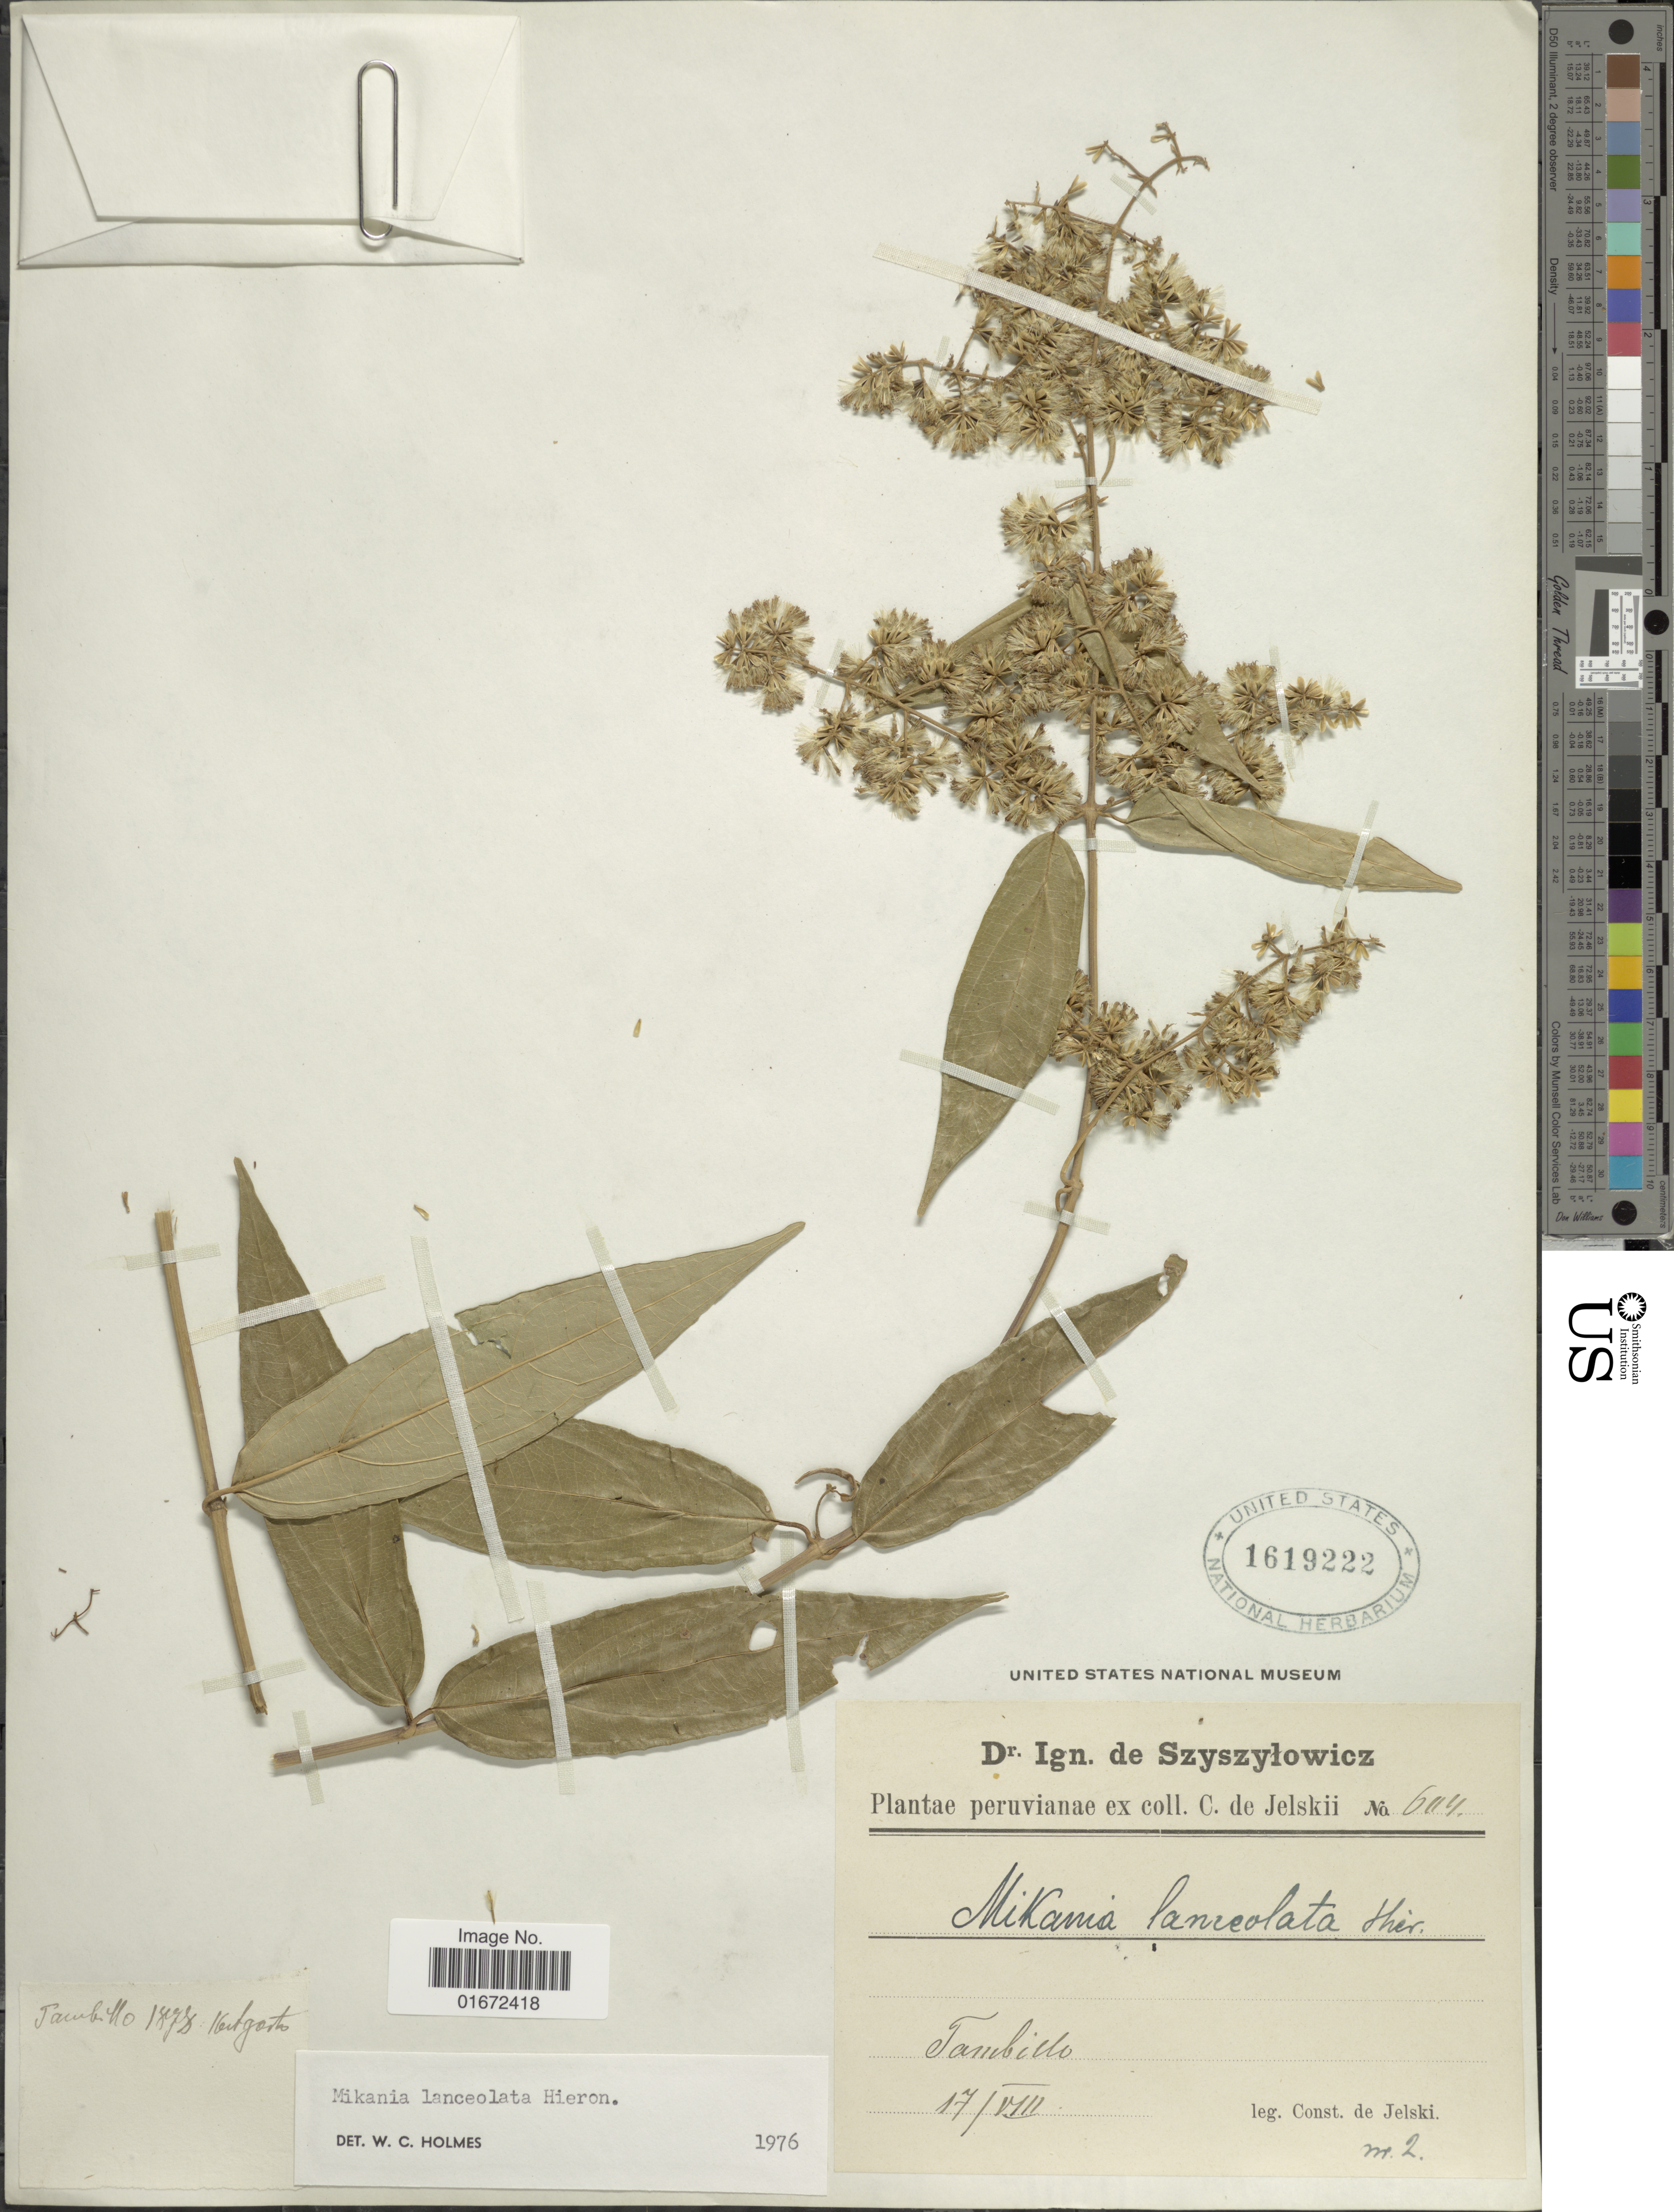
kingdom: Plantae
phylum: Tracheophyta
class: Magnoliopsida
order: Asterales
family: Asteraceae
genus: Mikania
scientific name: Mikania lanceolata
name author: Hieron. in Sodiro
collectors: C. von Jelski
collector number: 604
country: Peru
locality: Tambillo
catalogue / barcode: US 1619222